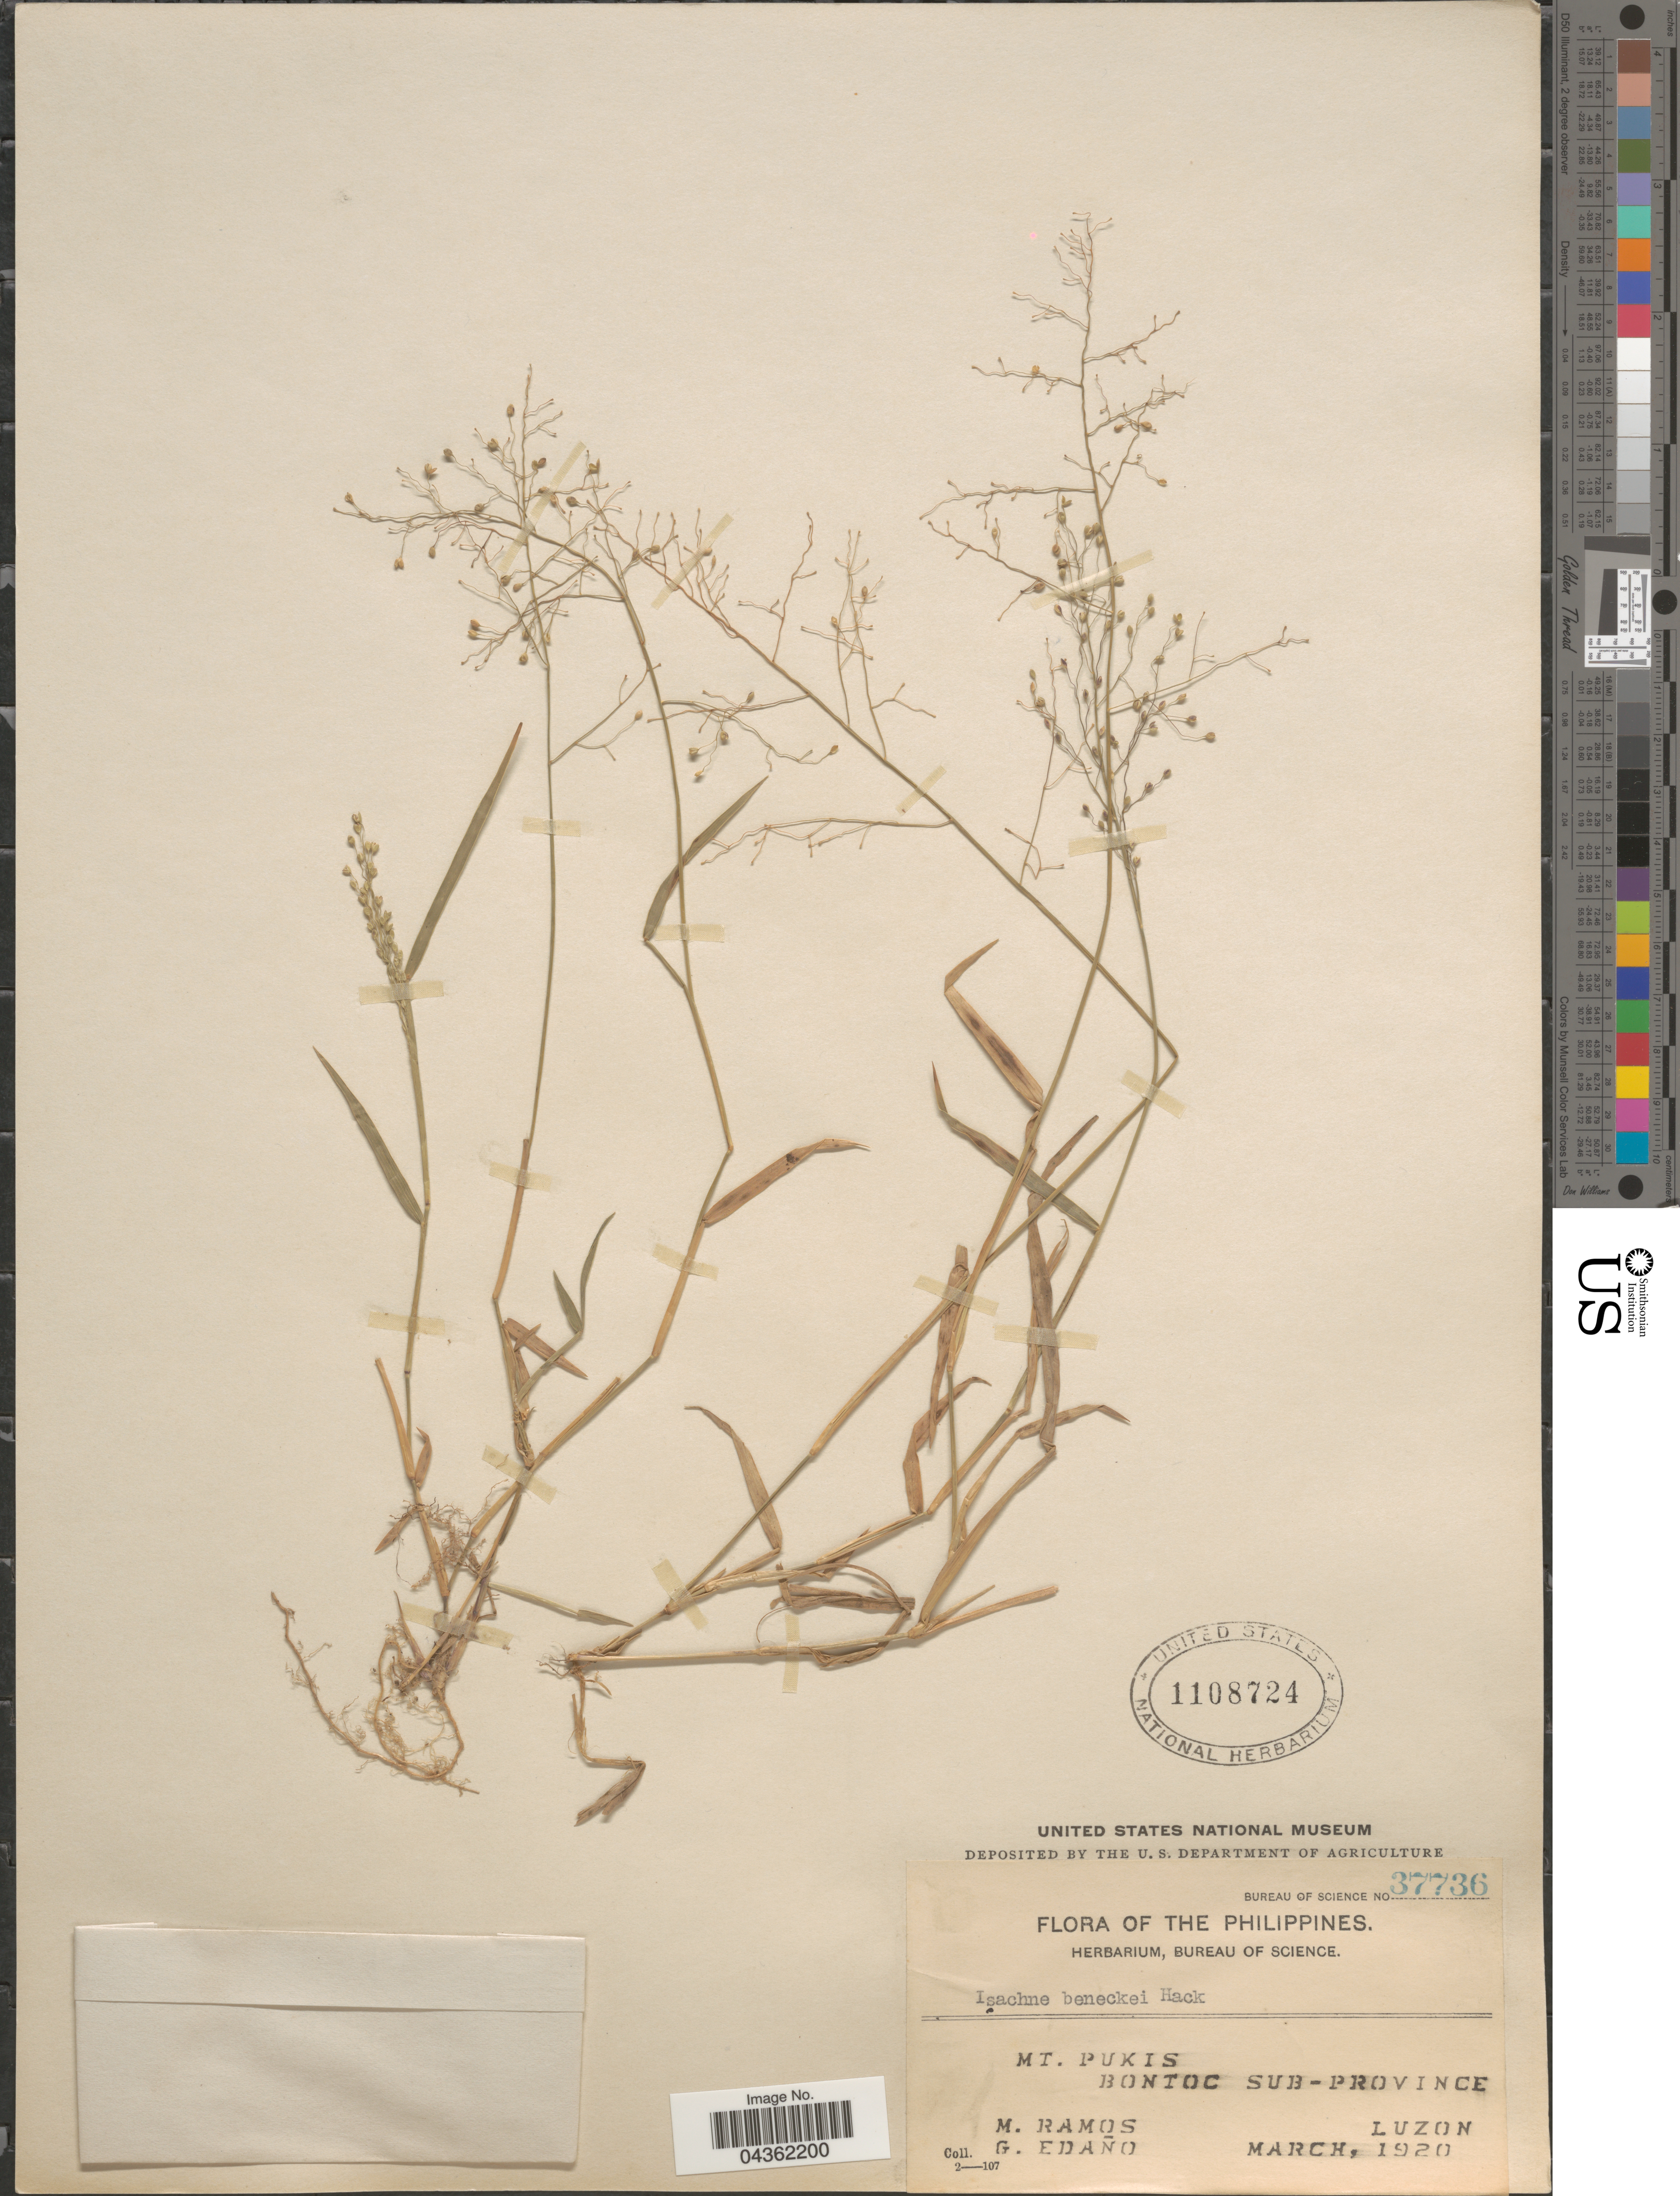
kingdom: Plantae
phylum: Tracheophyta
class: Liliopsida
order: Poales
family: Poaceae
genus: Isachne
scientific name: Isachne clarkei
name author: Hook. f.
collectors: M. Ramos & G. Edaño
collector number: Bureau of Science 37736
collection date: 1920-03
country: Philippines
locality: Mt. Pukis, Bontoc Sub-Province, Luzon.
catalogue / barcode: US 1108724